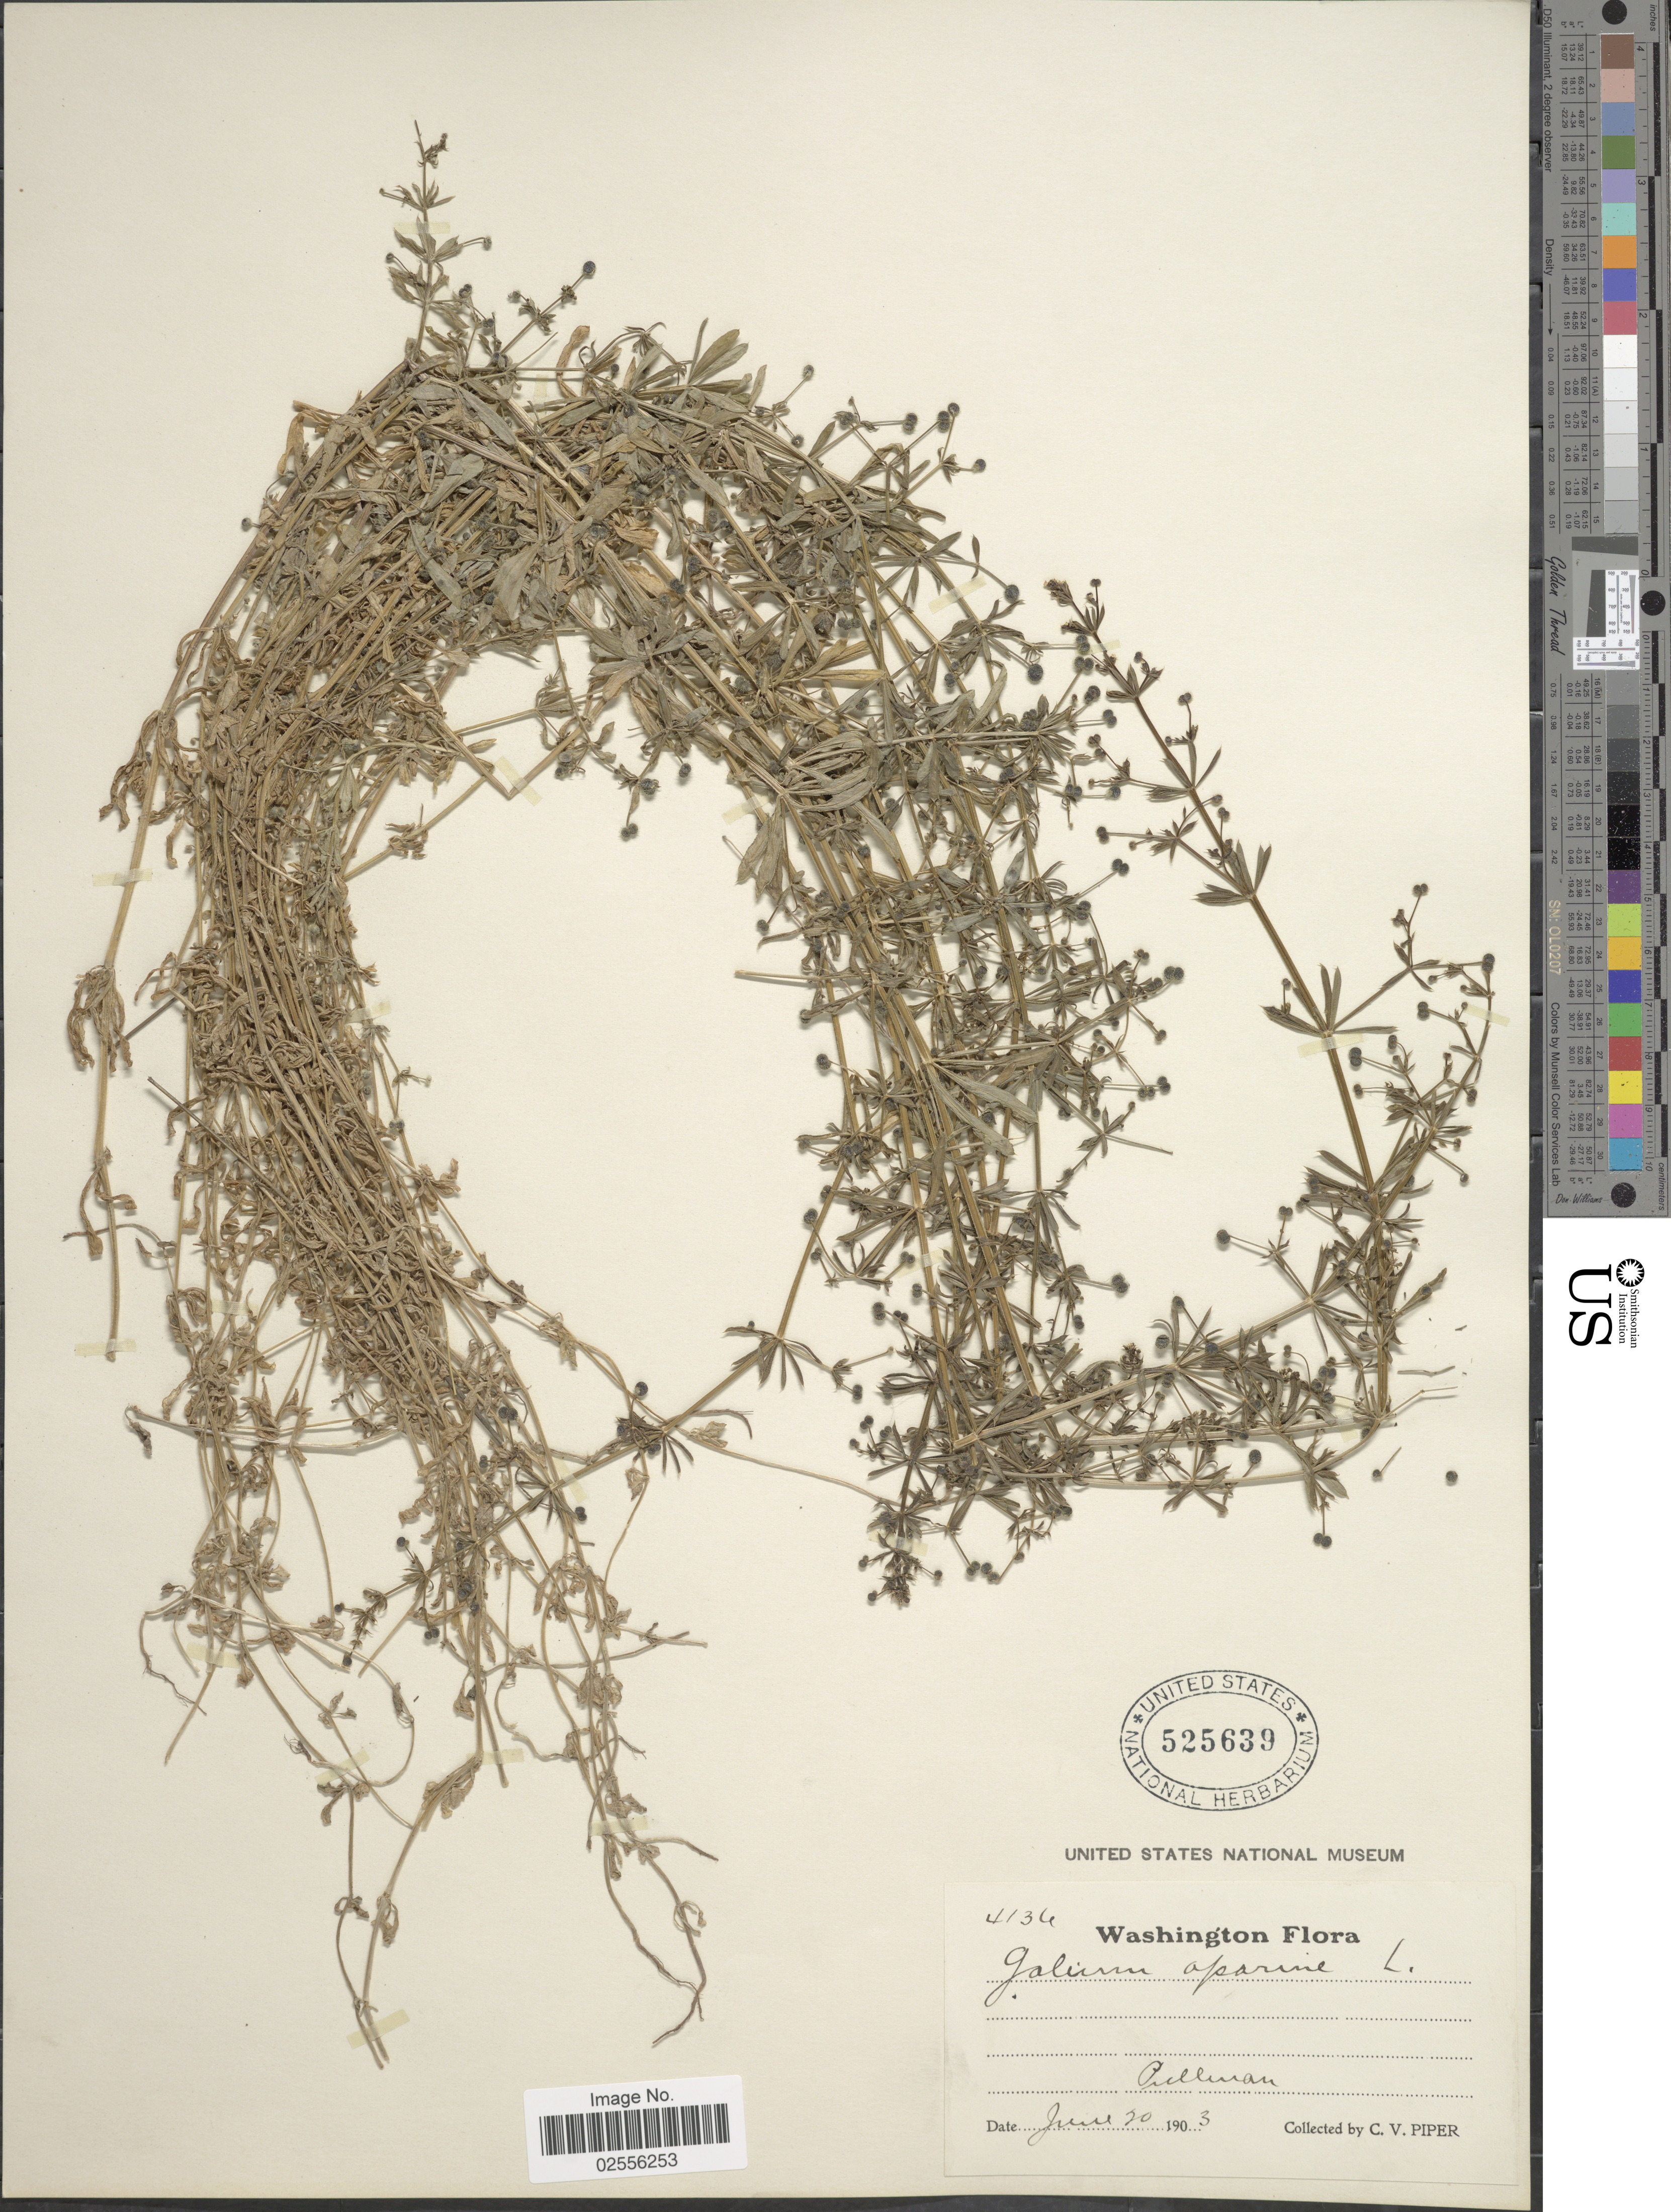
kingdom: Plantae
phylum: Tracheophyta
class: Magnoliopsida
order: Gentianales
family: Rubiaceae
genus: Galium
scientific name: Galium aparine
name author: L.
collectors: C. V. Piper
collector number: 4136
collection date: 1903-06-20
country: United States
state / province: Washington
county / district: Whitman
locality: Pullman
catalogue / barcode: US 525639